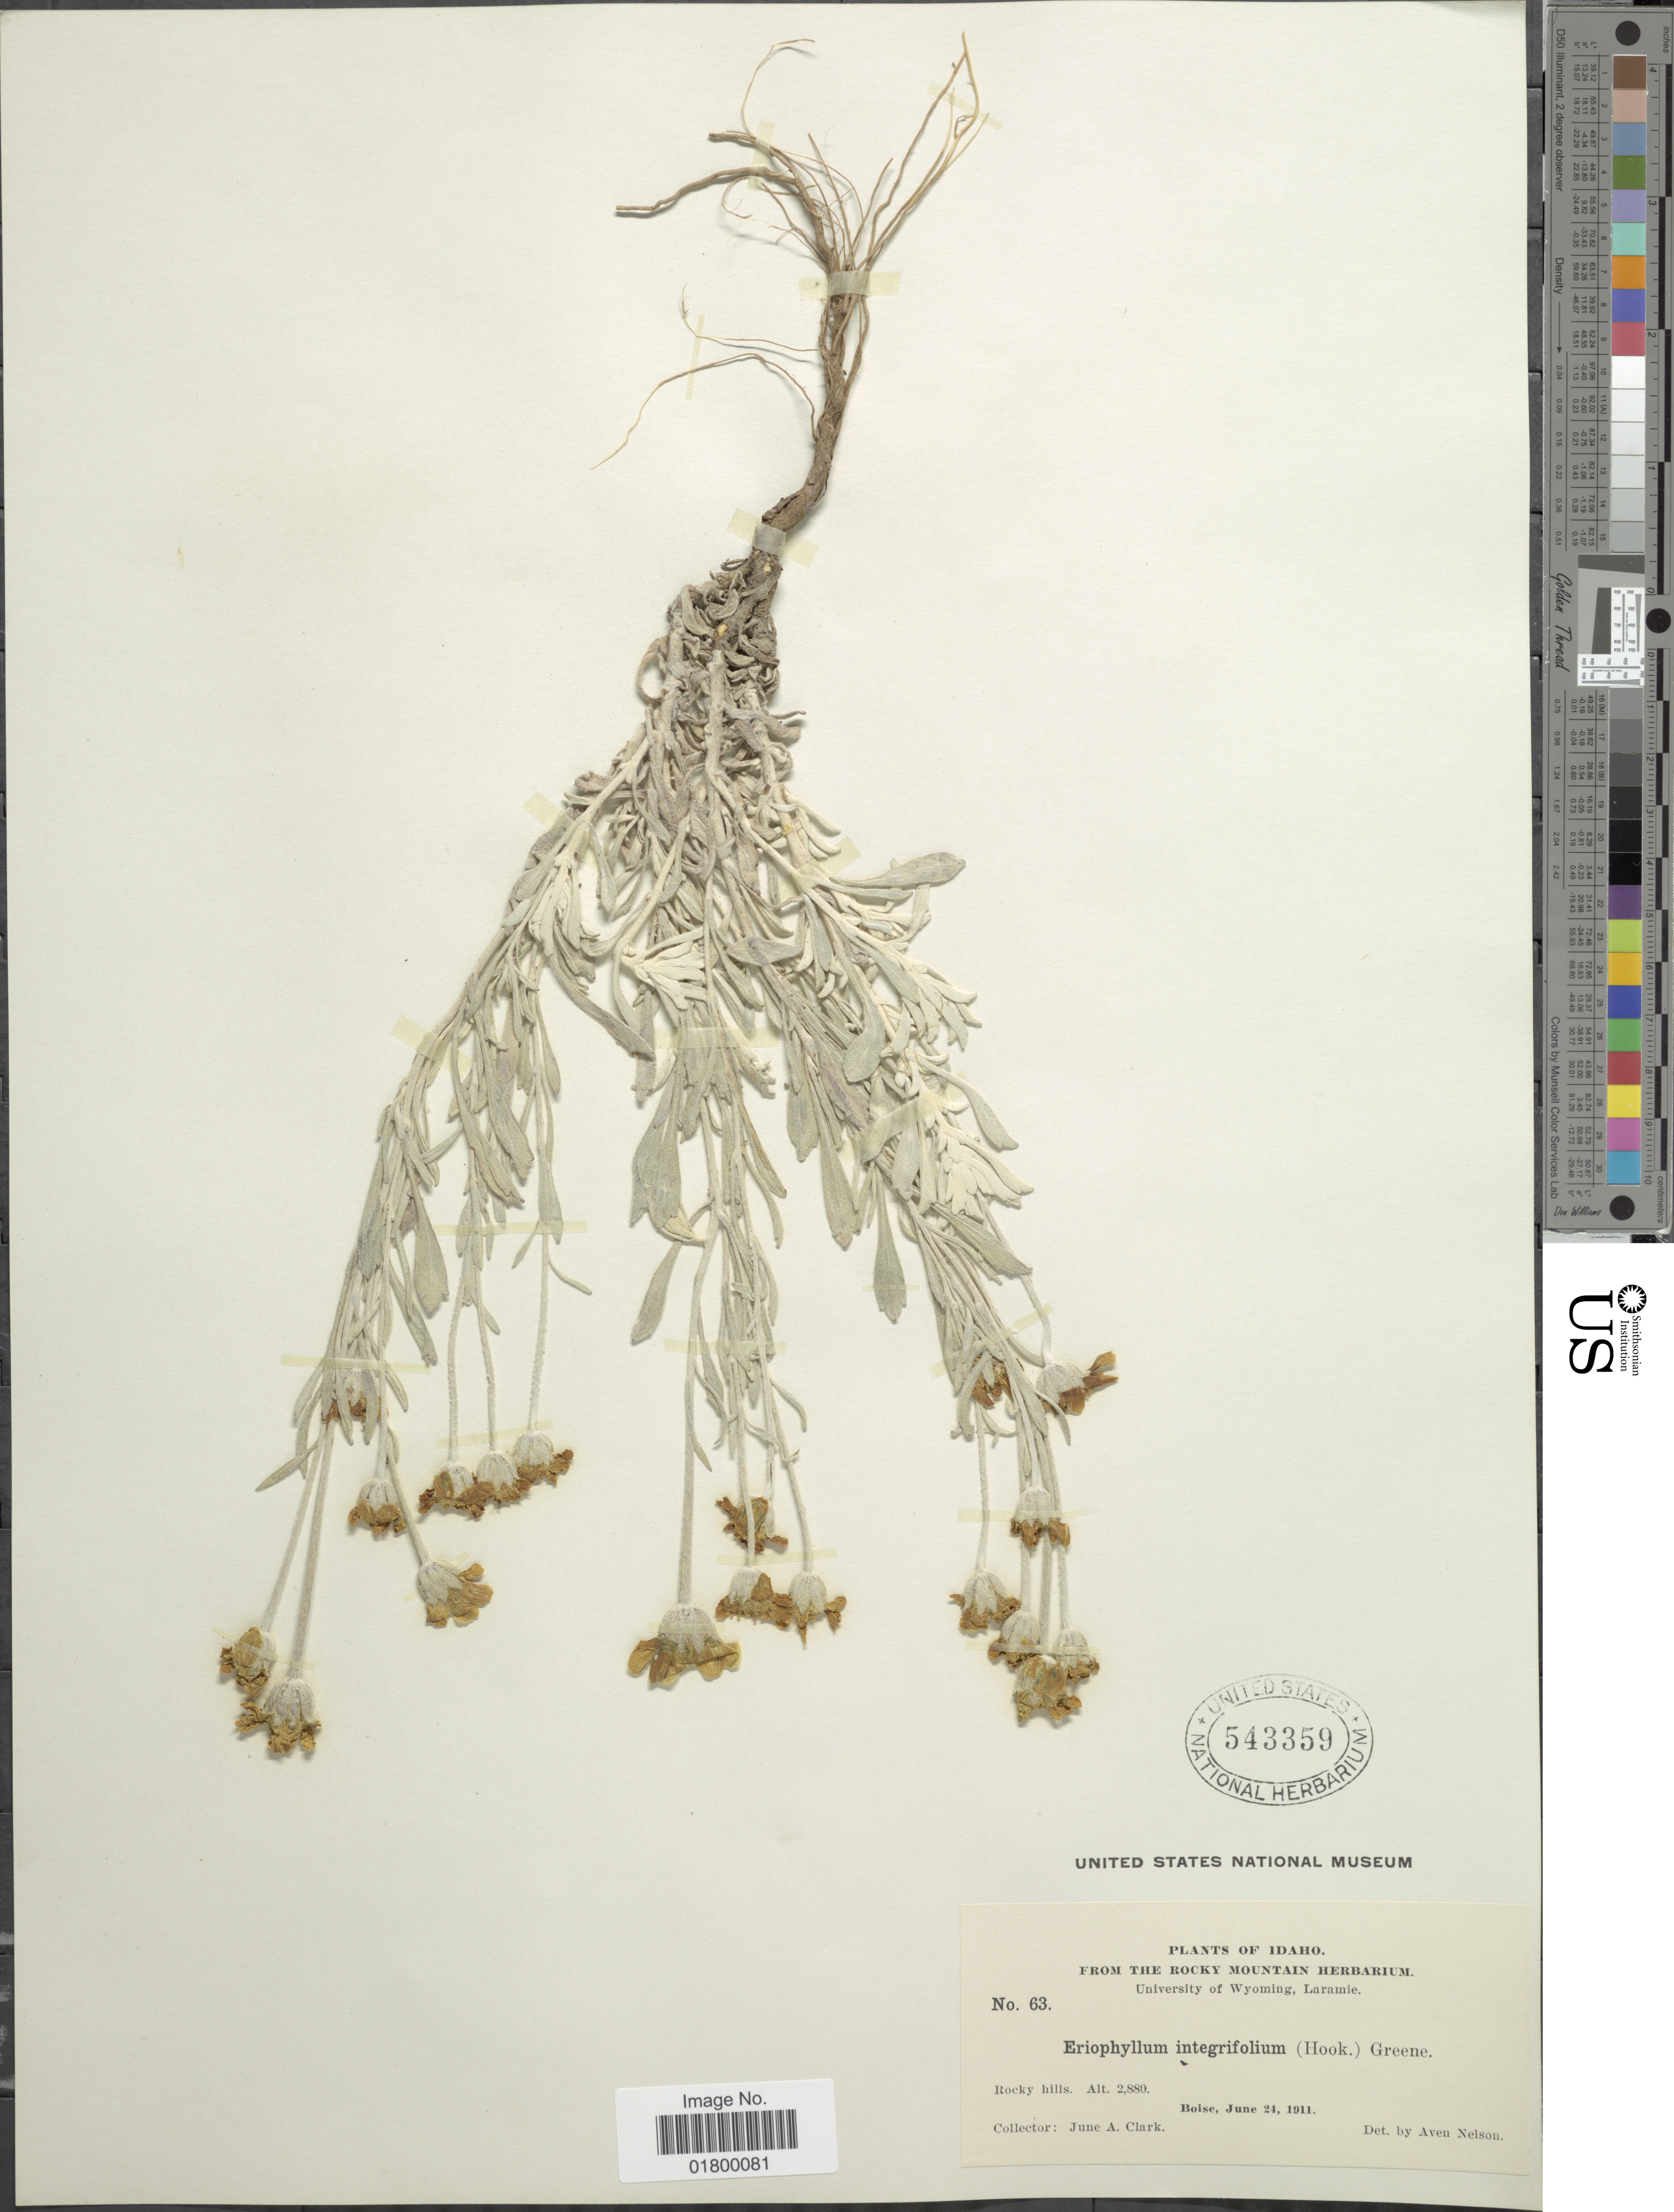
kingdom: Plantae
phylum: Tracheophyta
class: Magnoliopsida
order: Asterales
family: Asteraceae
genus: Eriophyllum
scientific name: Eriophyllum integrifolium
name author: (Hook.) Greene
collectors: J. A. Clark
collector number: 63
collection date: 1911-06-24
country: United States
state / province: Idaho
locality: Boise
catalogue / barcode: US 543359